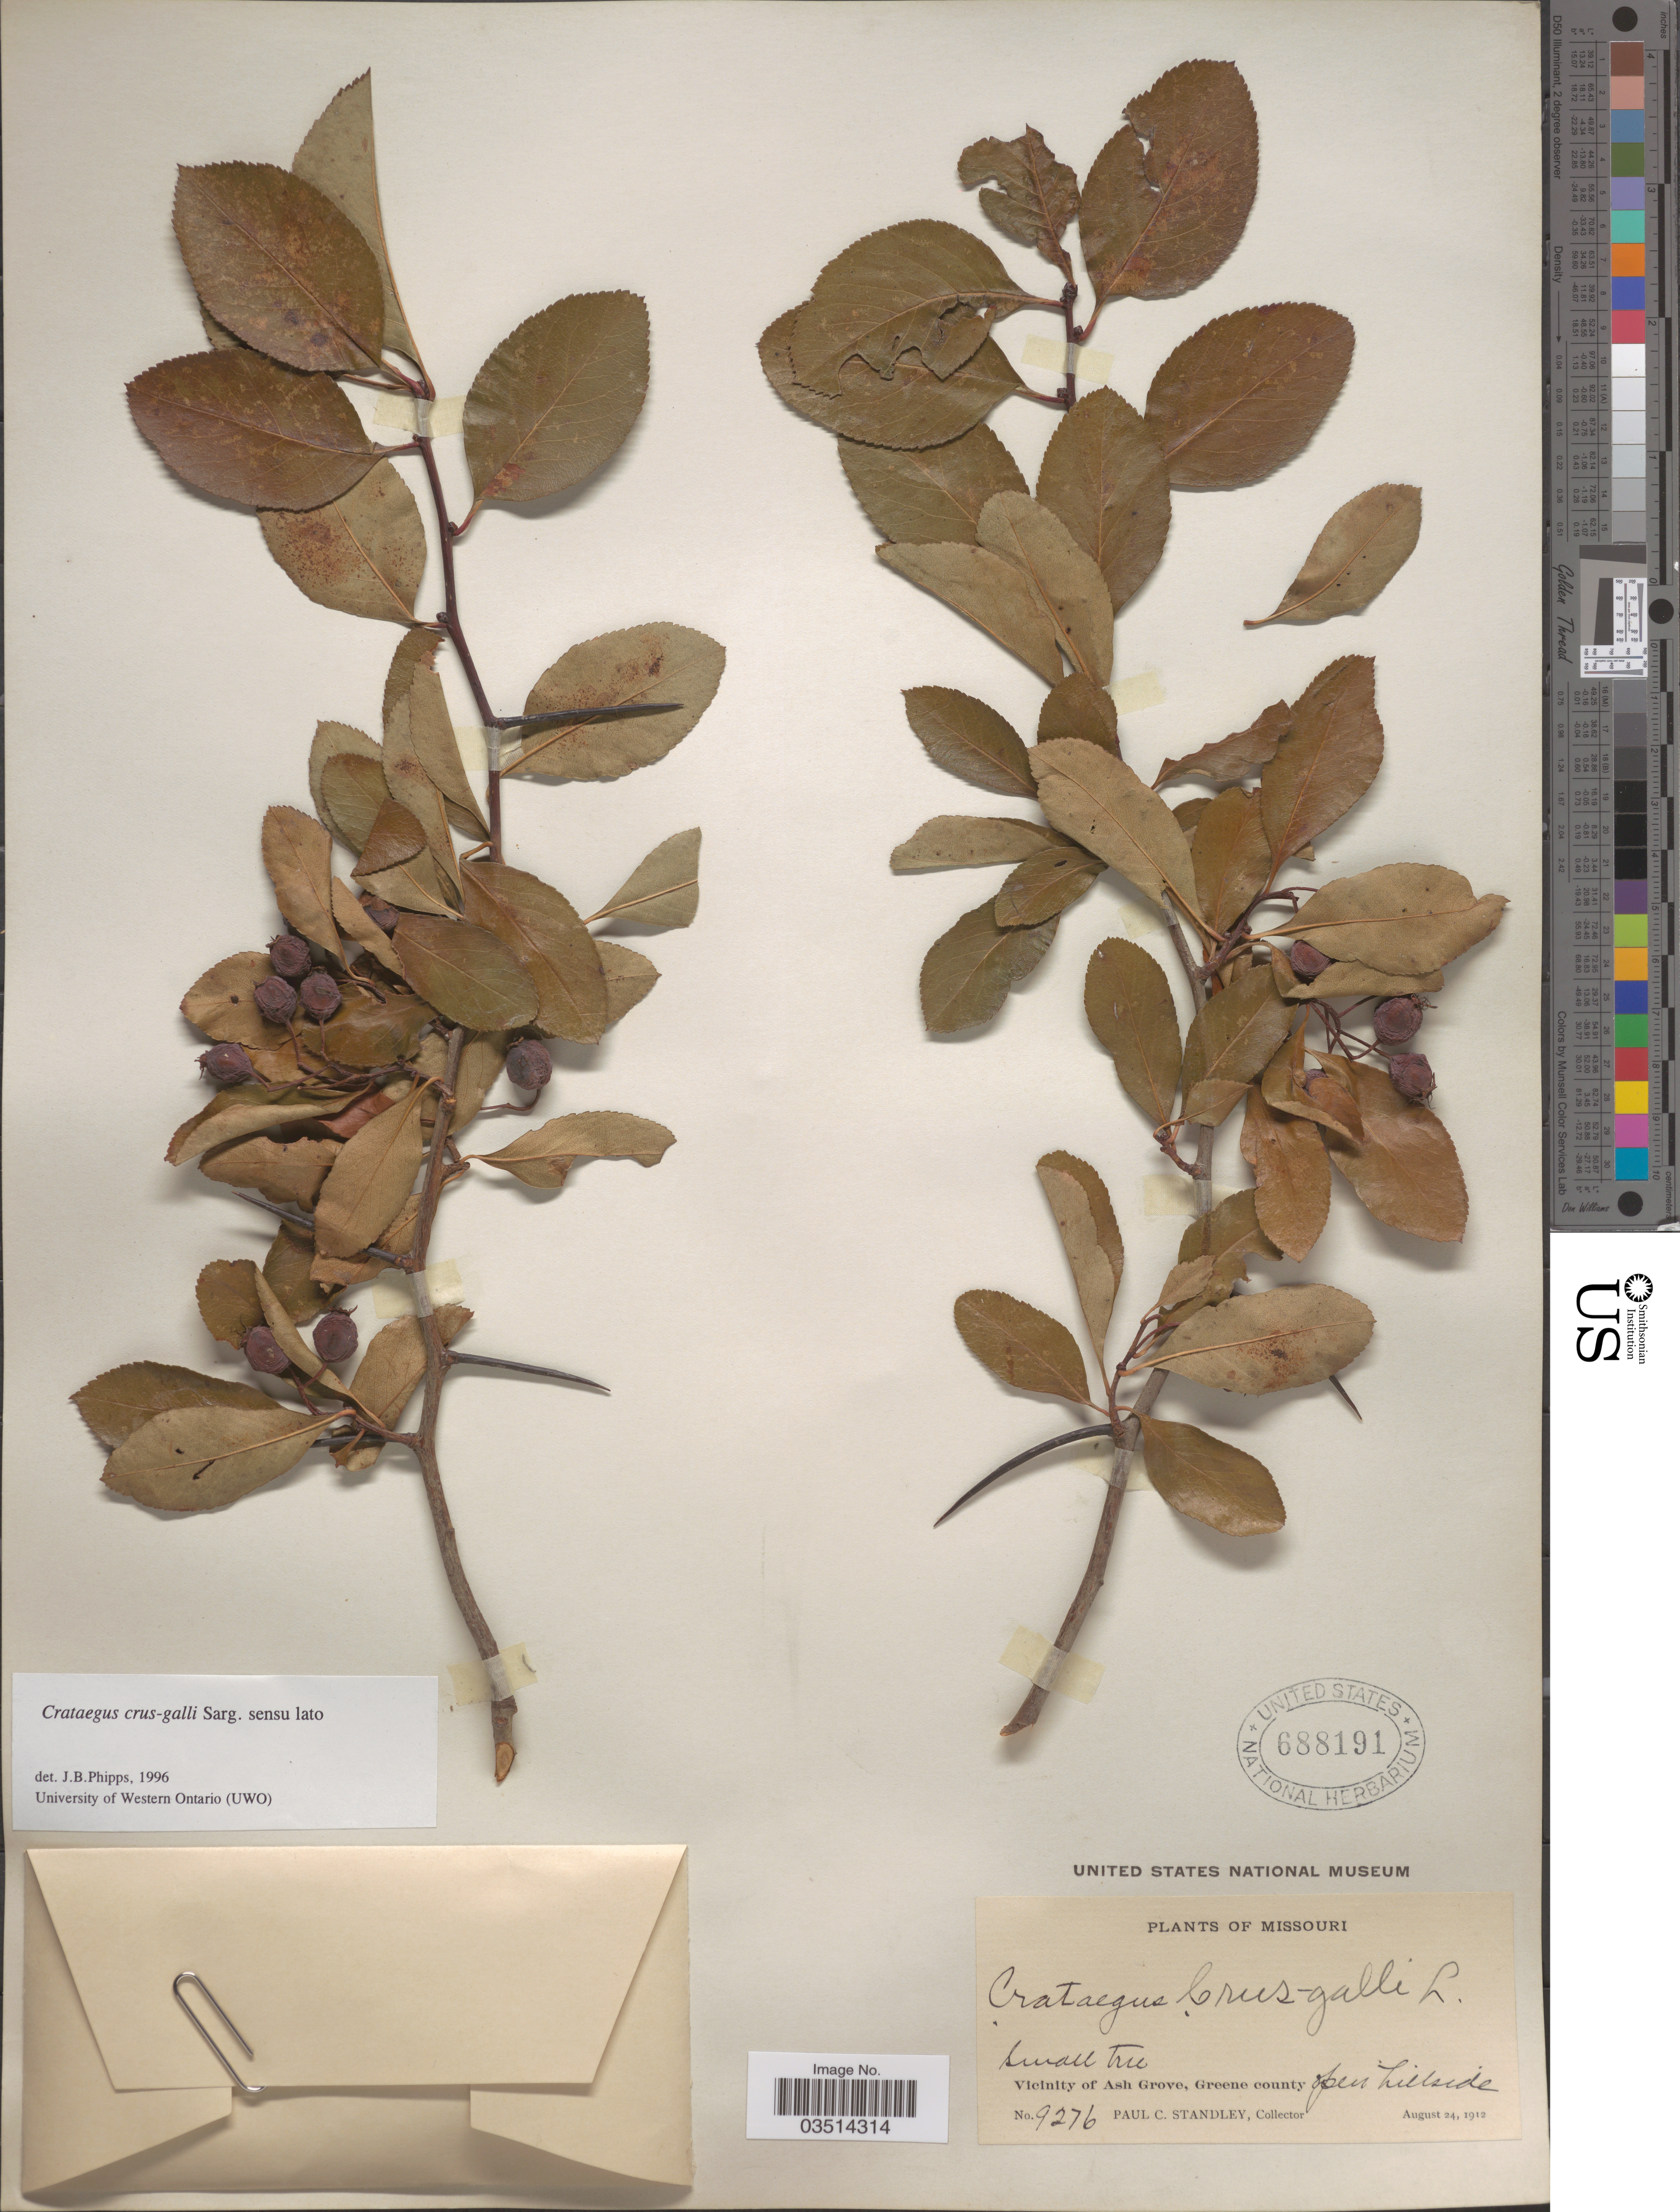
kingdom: Plantae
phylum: Tracheophyta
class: Magnoliopsida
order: Rosales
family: Rosaceae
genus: Crataegus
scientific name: Crataegus crus-galli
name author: L.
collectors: P. C. Standley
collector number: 9276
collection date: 1912-08-24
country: United States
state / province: Missouri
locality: Vicinity of Ash Grove, Greene County open hillside.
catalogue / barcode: US 688191